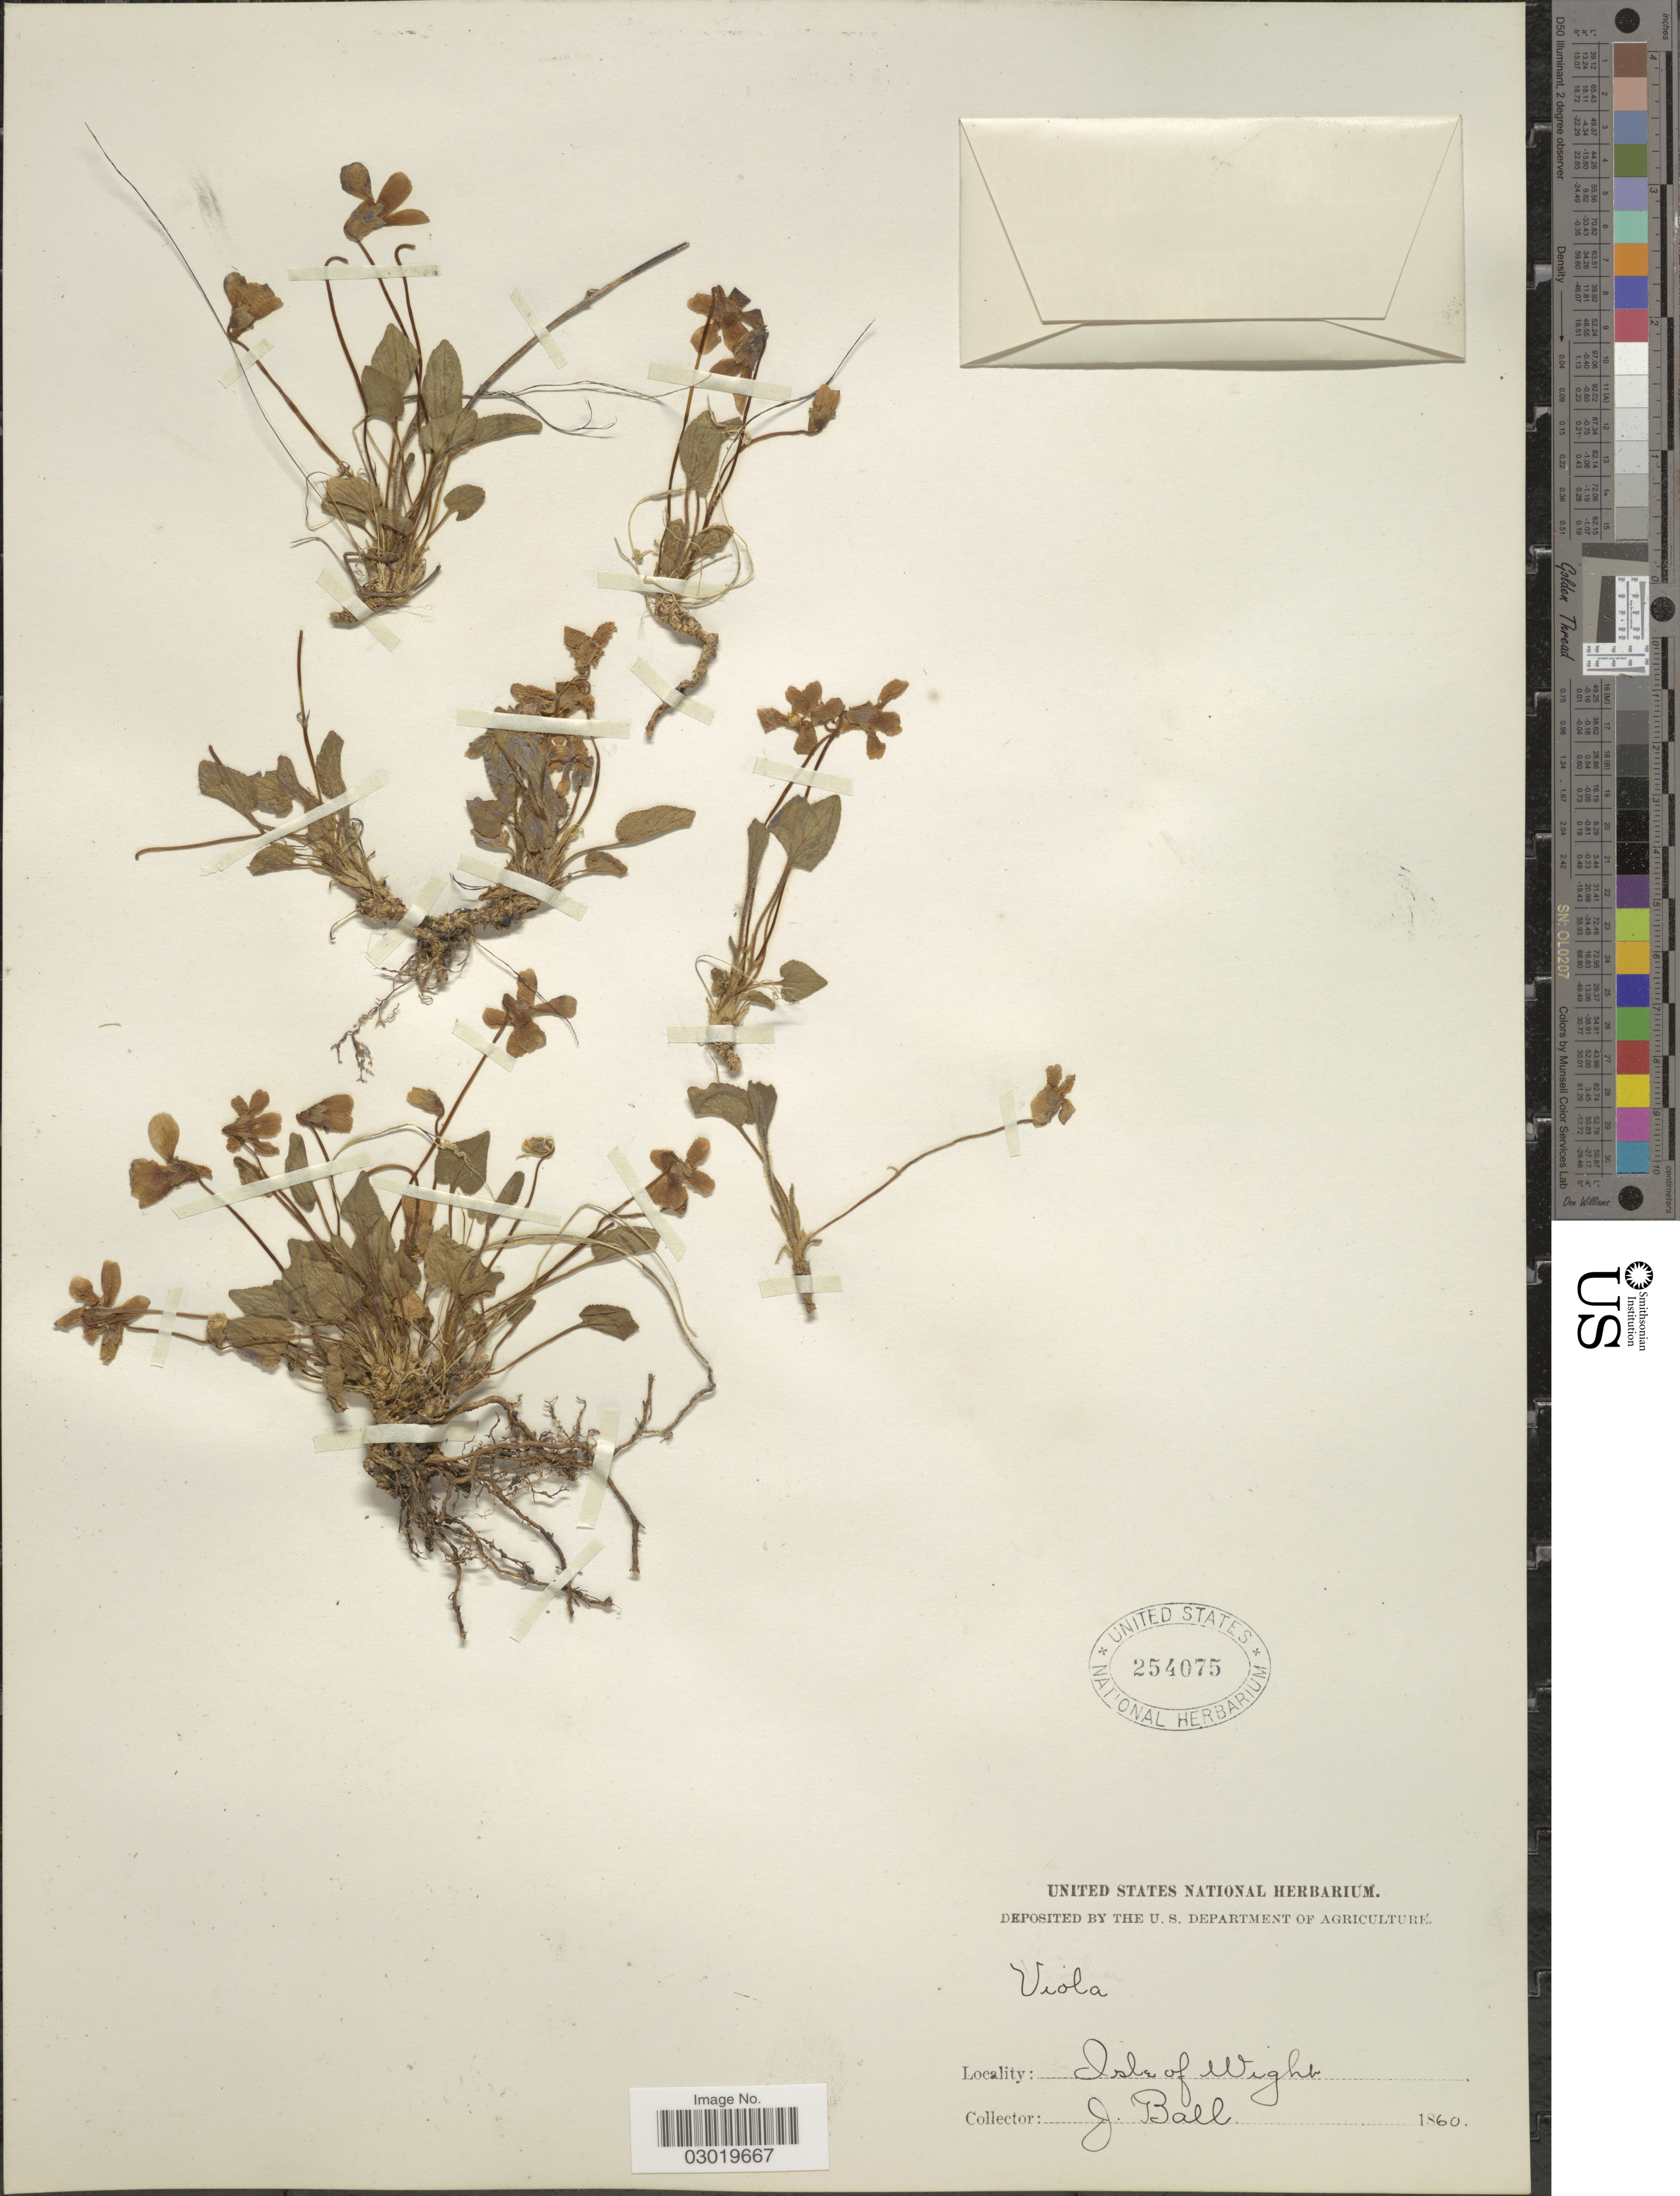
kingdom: Plantae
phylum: Tracheophyta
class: Magnoliopsida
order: Malpighiales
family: Violaceae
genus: Viola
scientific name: Viola sp.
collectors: J. Ball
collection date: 1860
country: United Kingdom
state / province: England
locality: Isle of Wight.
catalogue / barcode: US 254075